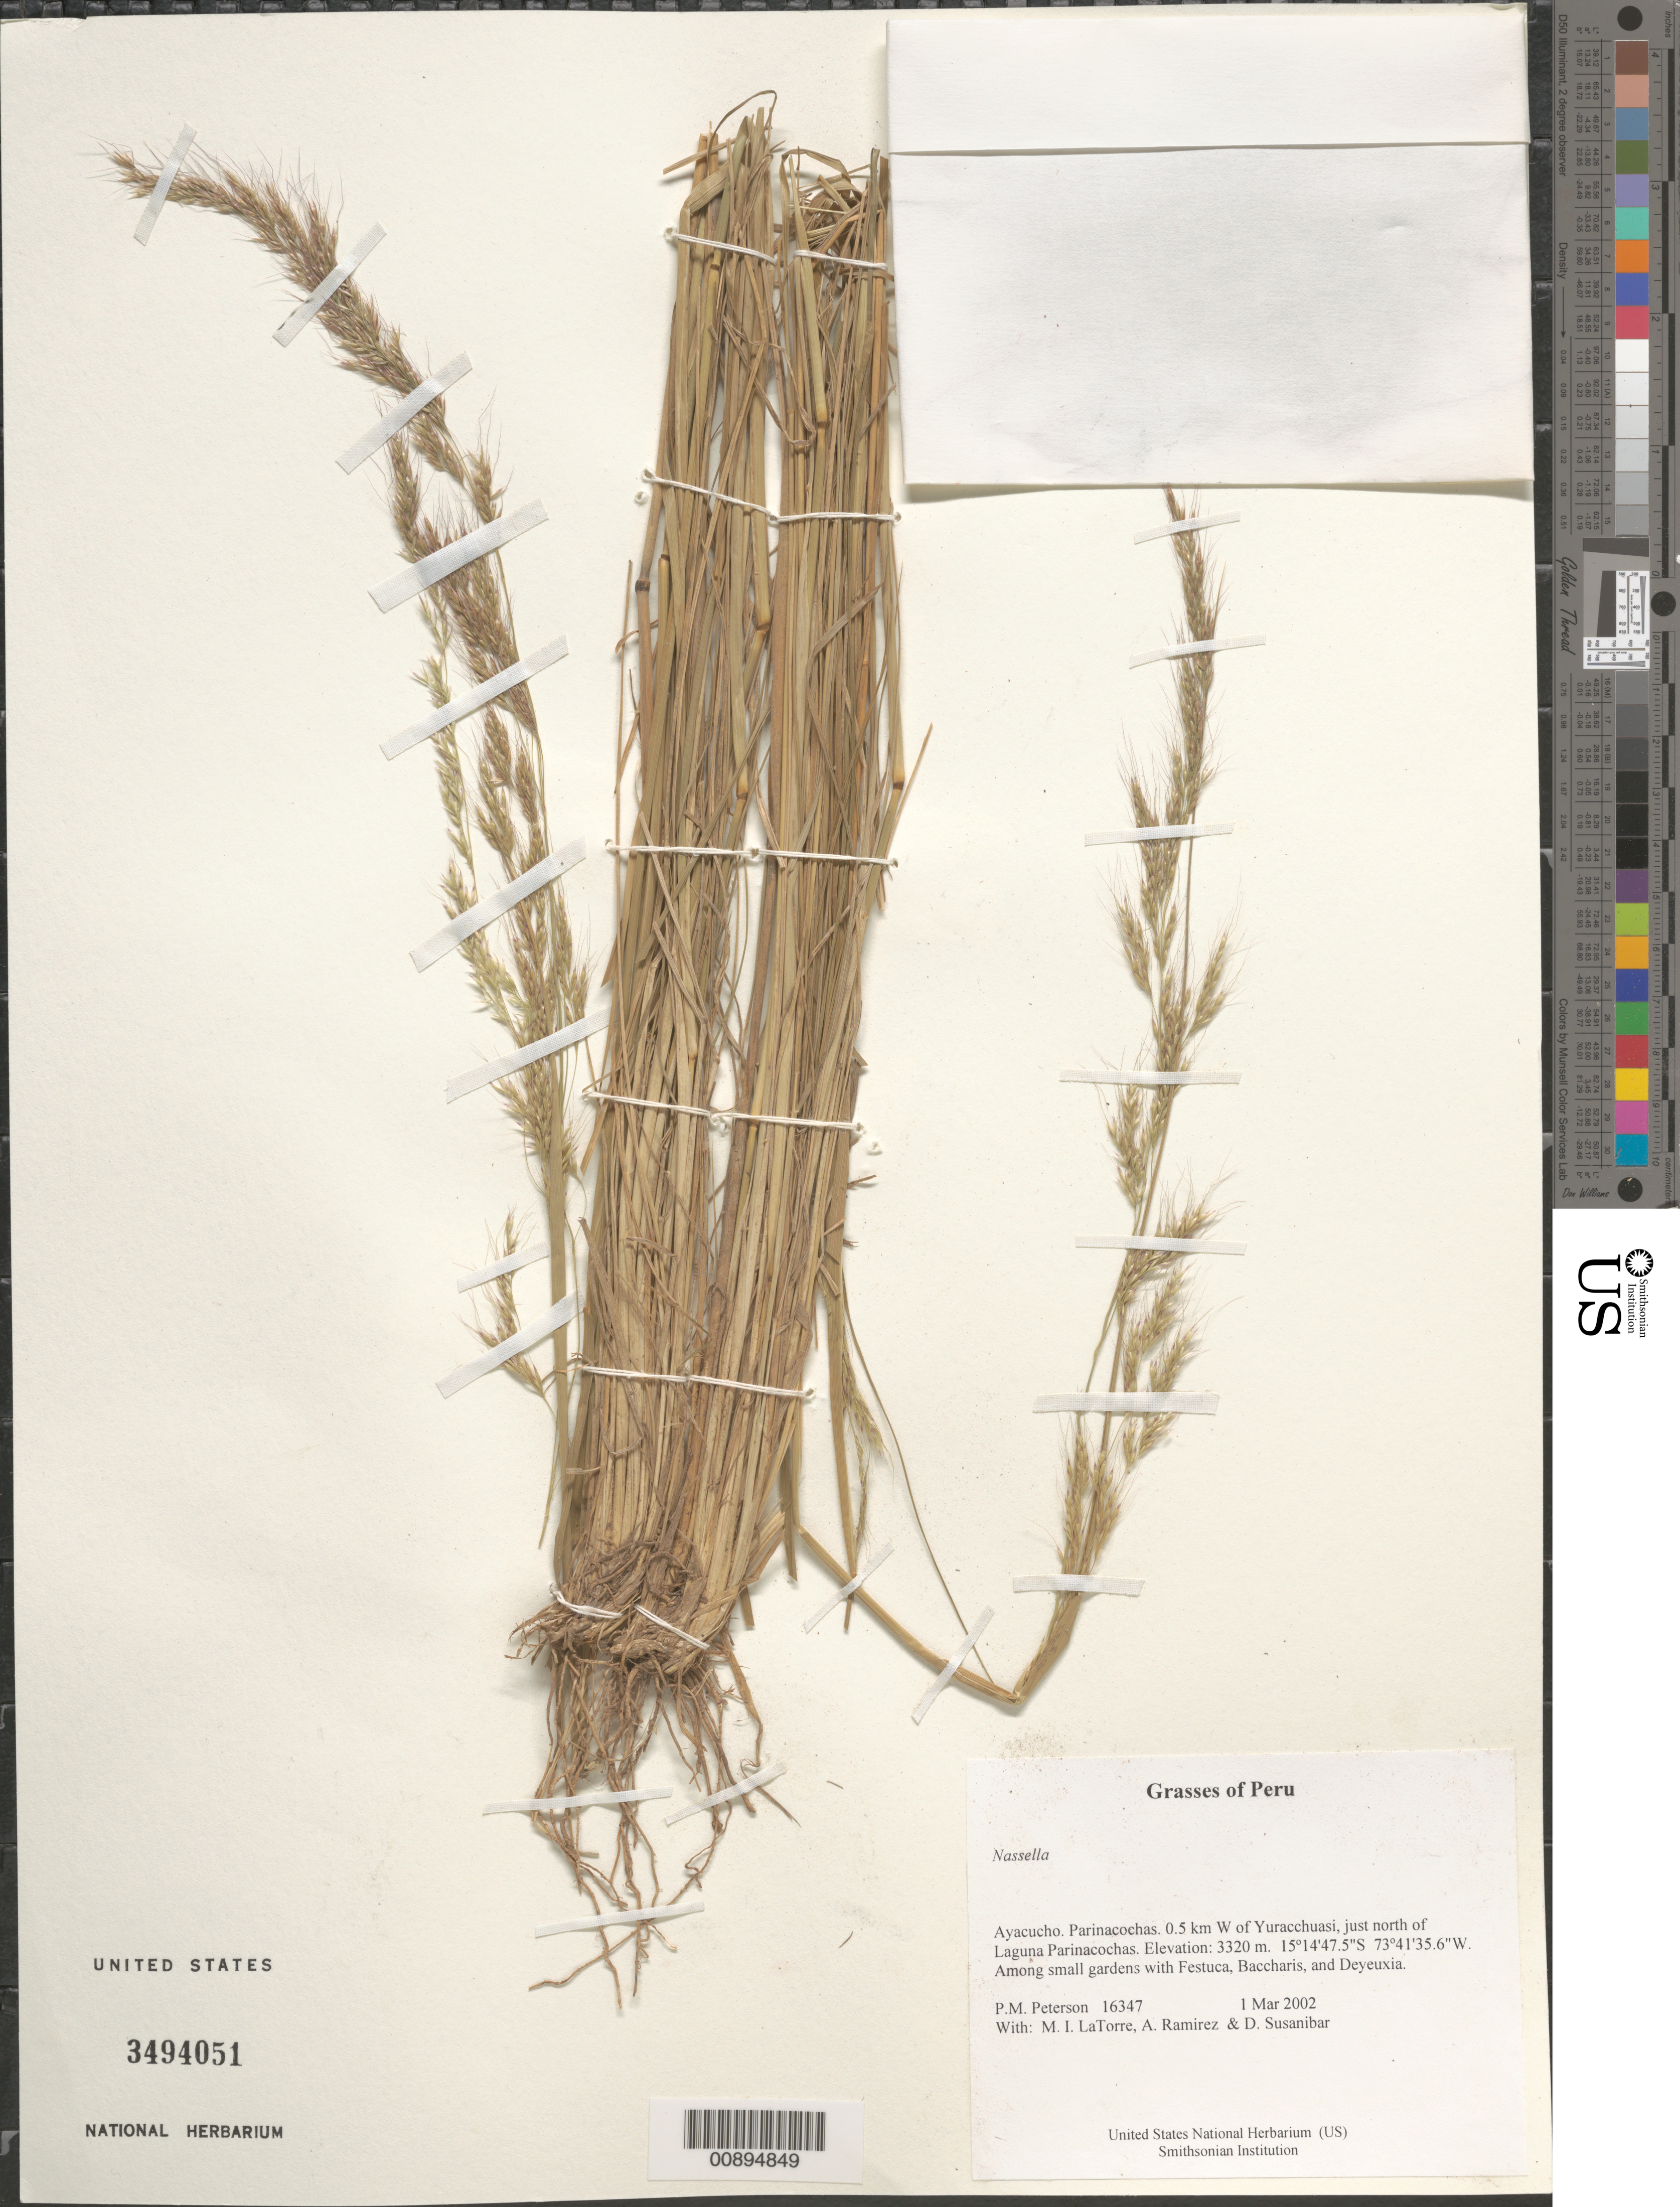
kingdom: Plantae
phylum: Tracheophyta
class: Liliopsida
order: Poales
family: Poaceae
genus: Nassella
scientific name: Nassella sp.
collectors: P. M. Peterson, M. I. La Torre, A. Ramírez & D. Susanibar Cruz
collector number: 16347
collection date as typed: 01 Mar 2002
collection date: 2002-03-01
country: Peru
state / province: Ayacucho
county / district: Parinacochas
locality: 0.5 km W of Yuracchuasi, just north of Laguna Parinacochas.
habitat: Among small gardens with ~Festuca, Baccharis, and Deyeuxia~.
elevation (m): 3320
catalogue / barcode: US 3494051